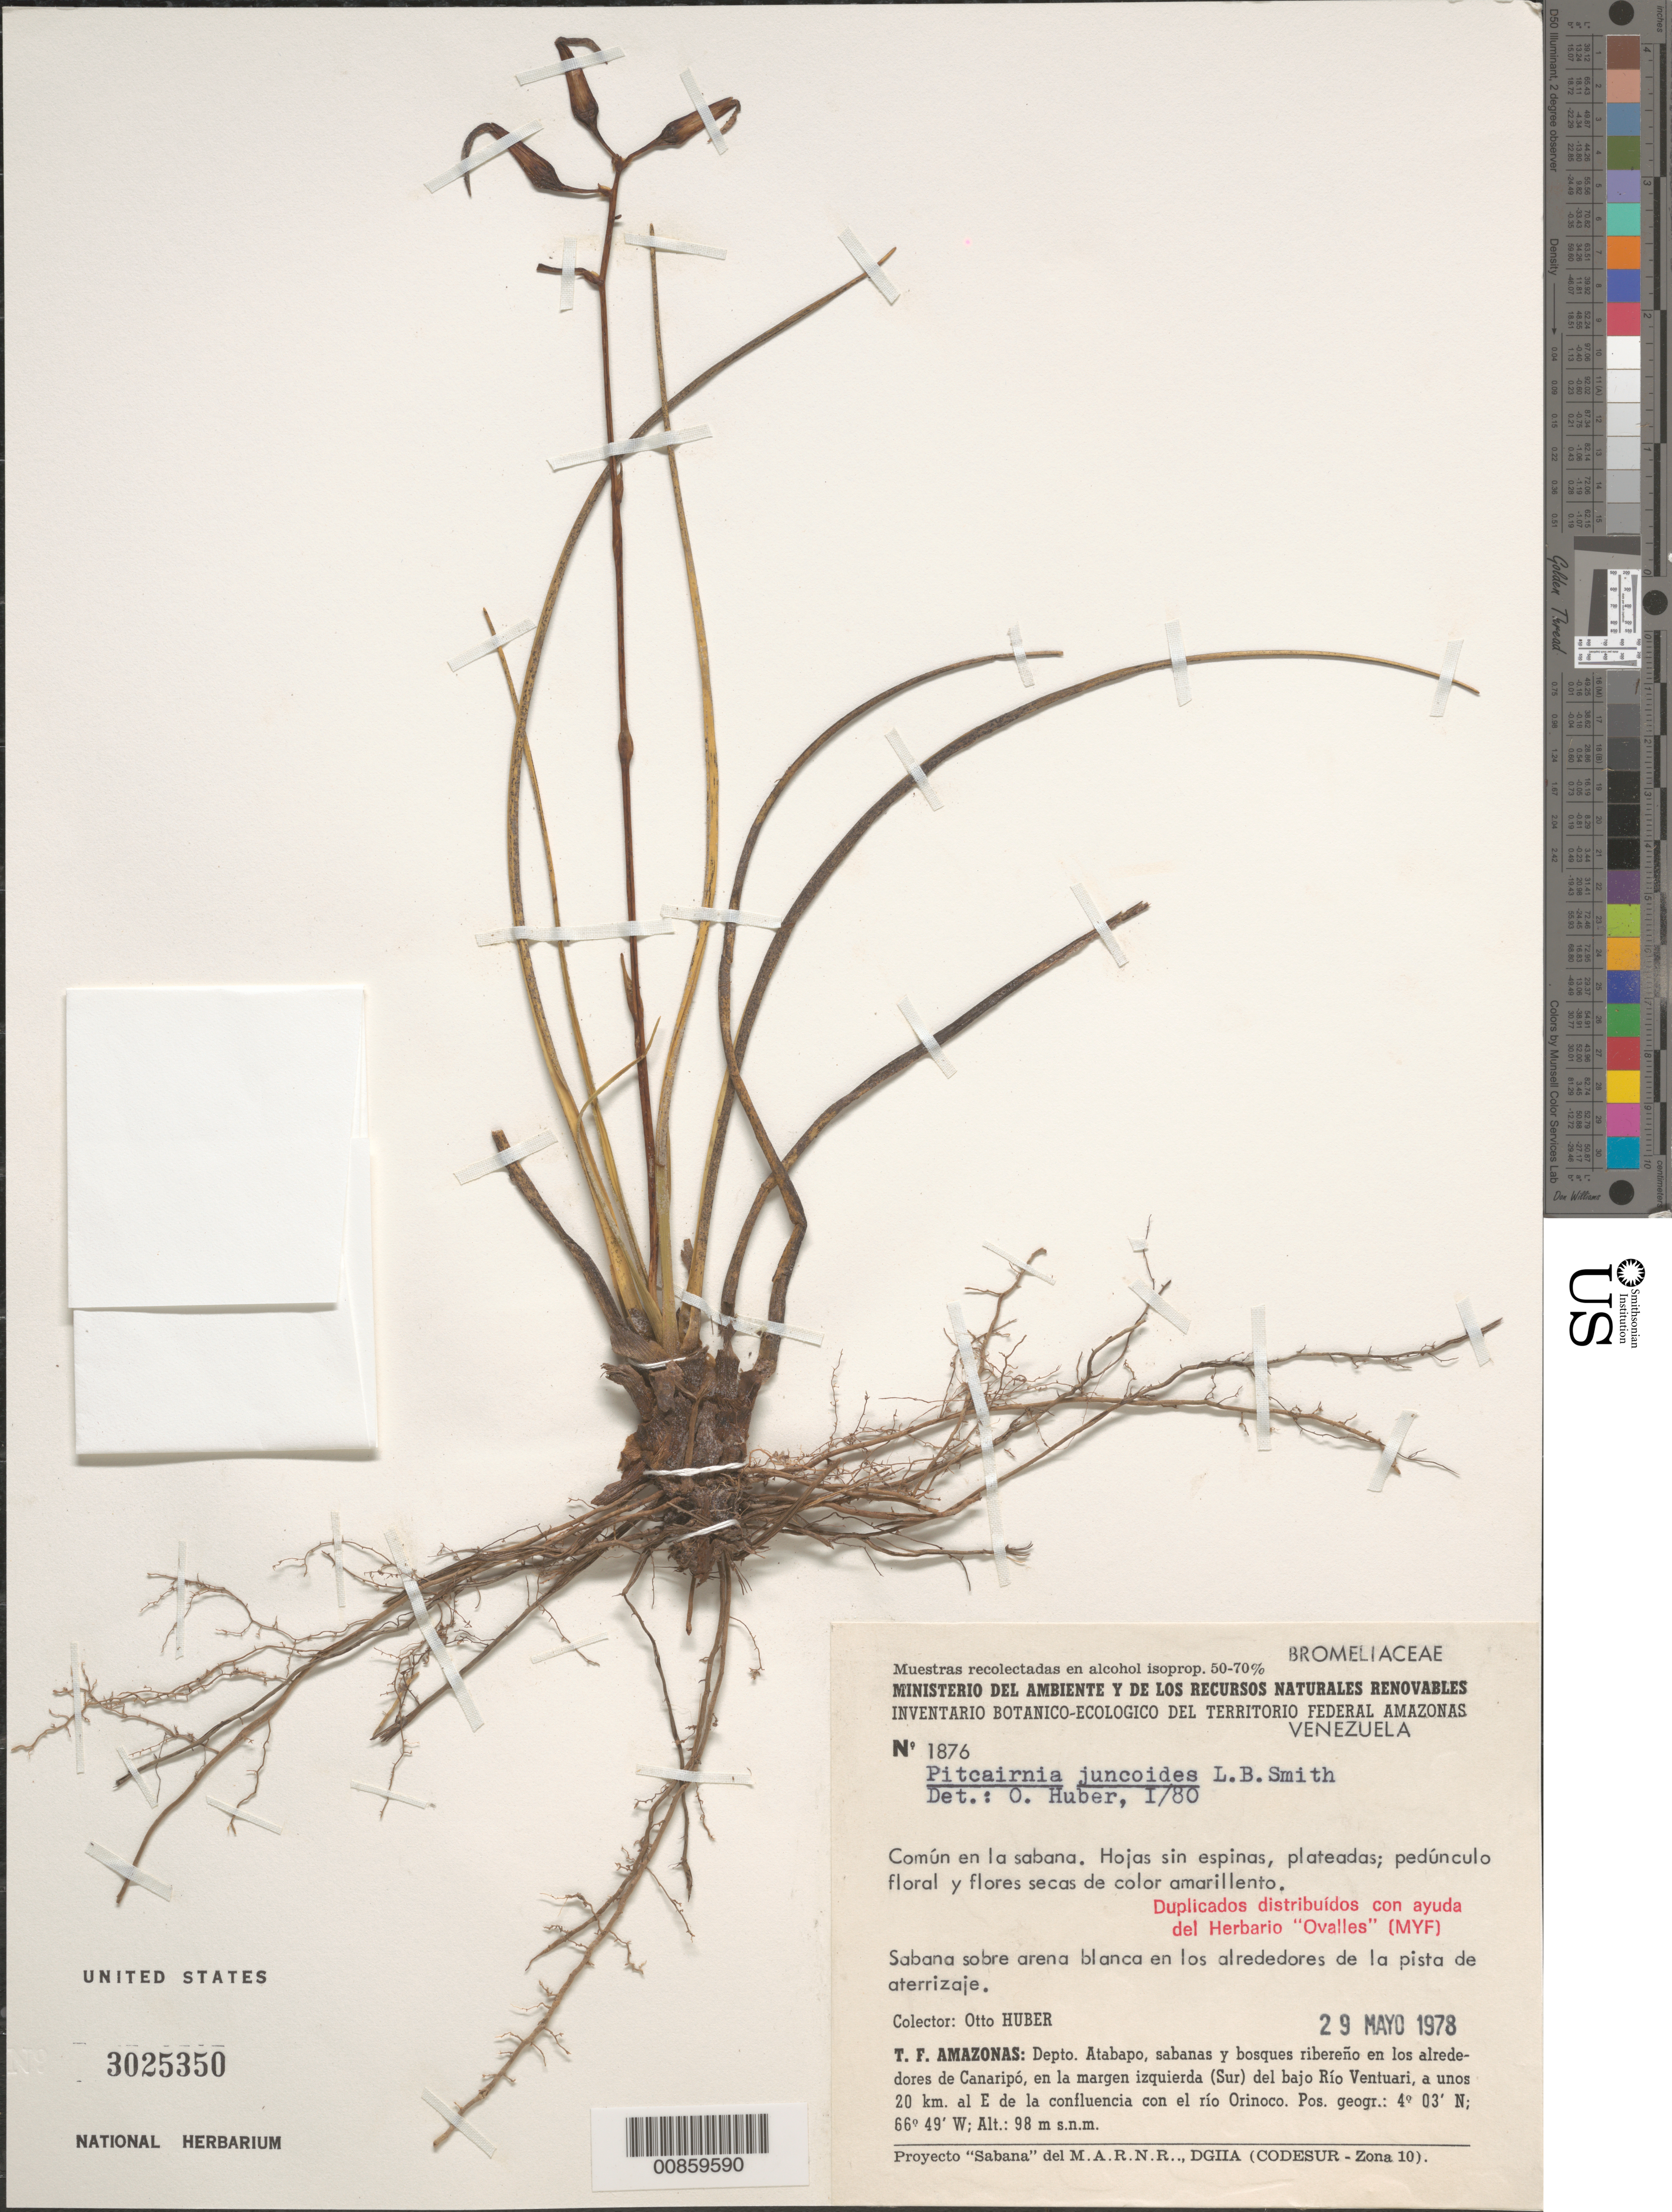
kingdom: Plantae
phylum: Tracheophyta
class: Liliopsida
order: Poales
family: Bromeliaceae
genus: Pitcairnia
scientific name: Pitcairnia juncoides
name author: L.B. Sm.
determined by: Huber, Otto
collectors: O. Huber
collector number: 1876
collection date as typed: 29-May-78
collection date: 1978-05-29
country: Venezuela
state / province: Amazonas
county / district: Atabapo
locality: Canaripó, S del Bajo Río Ventuari, 20 km E de la confluencia con el Río Orinoco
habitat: Savanna on white sand, outskirts of landing strip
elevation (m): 98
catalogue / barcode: US 3025350